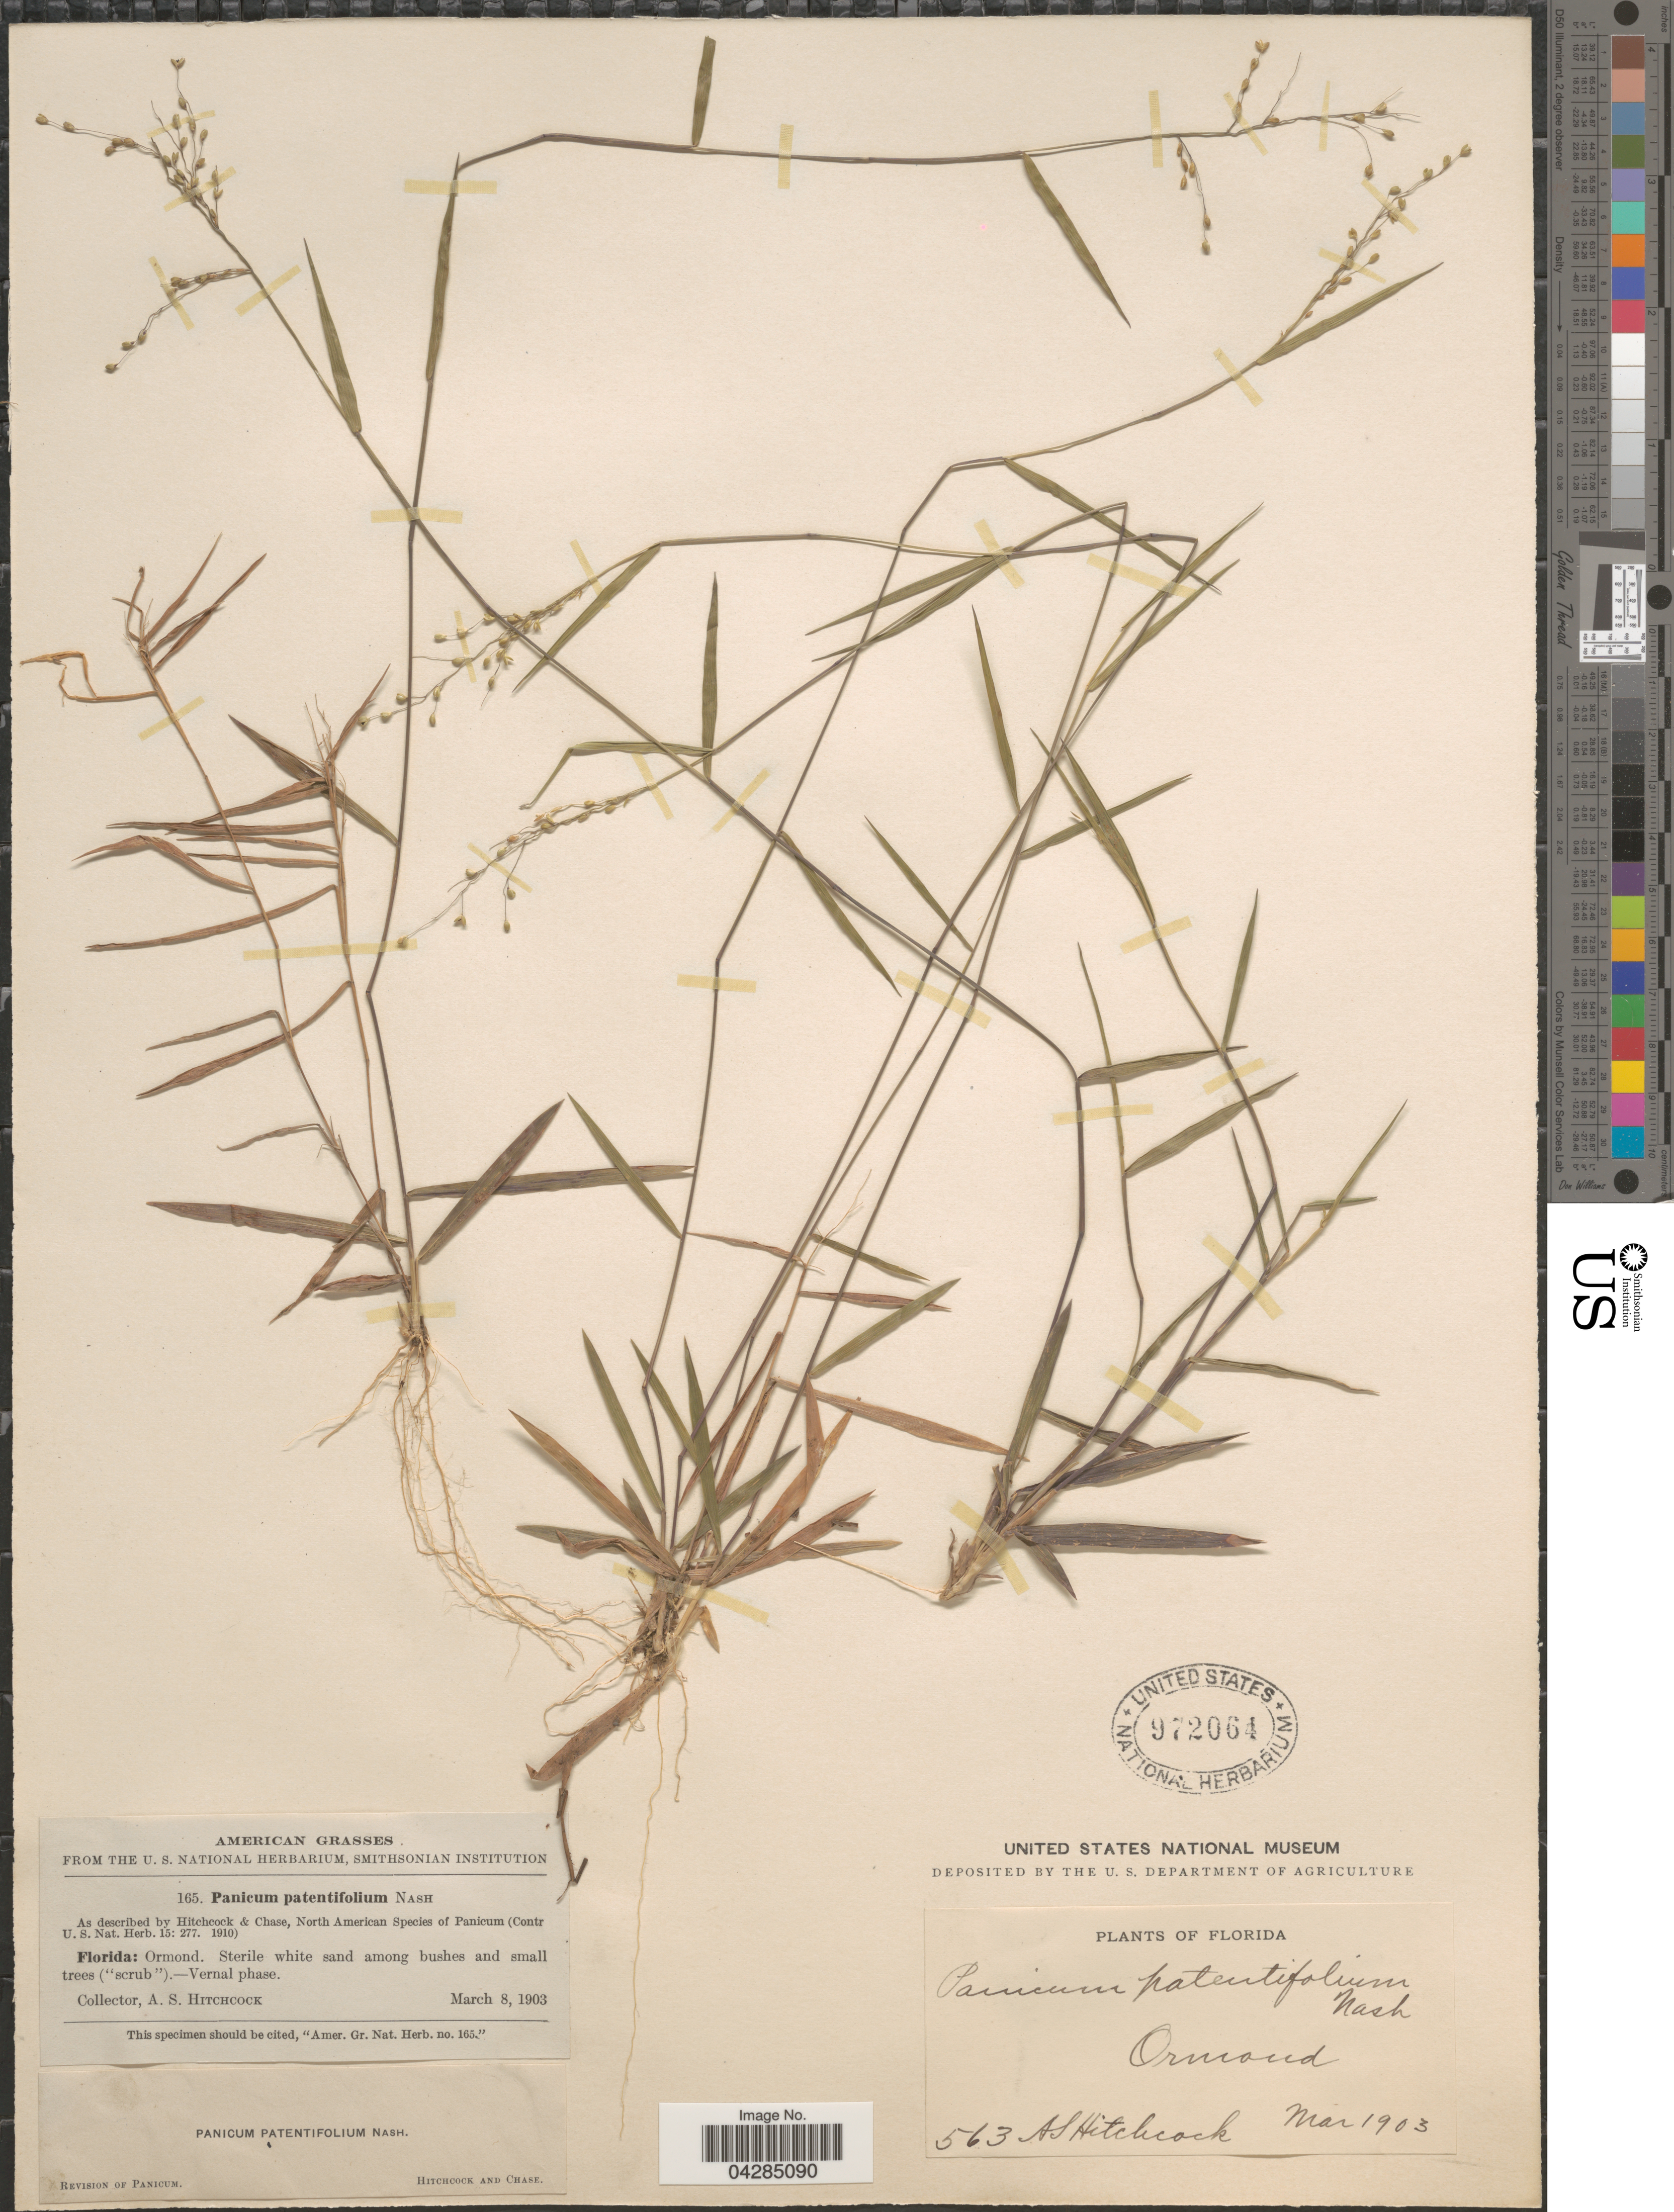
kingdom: Plantae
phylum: Tracheophyta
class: Liliopsida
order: Poales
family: Poaceae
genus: Dichanthelium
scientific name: Dichanthelium portoricense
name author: (Desv. ex Ham.) B.F. Hansen & Wunderlin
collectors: A. S. Hitchcock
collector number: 563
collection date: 1903-03-08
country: United States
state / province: Florida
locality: Ormond.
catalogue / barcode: US 972064